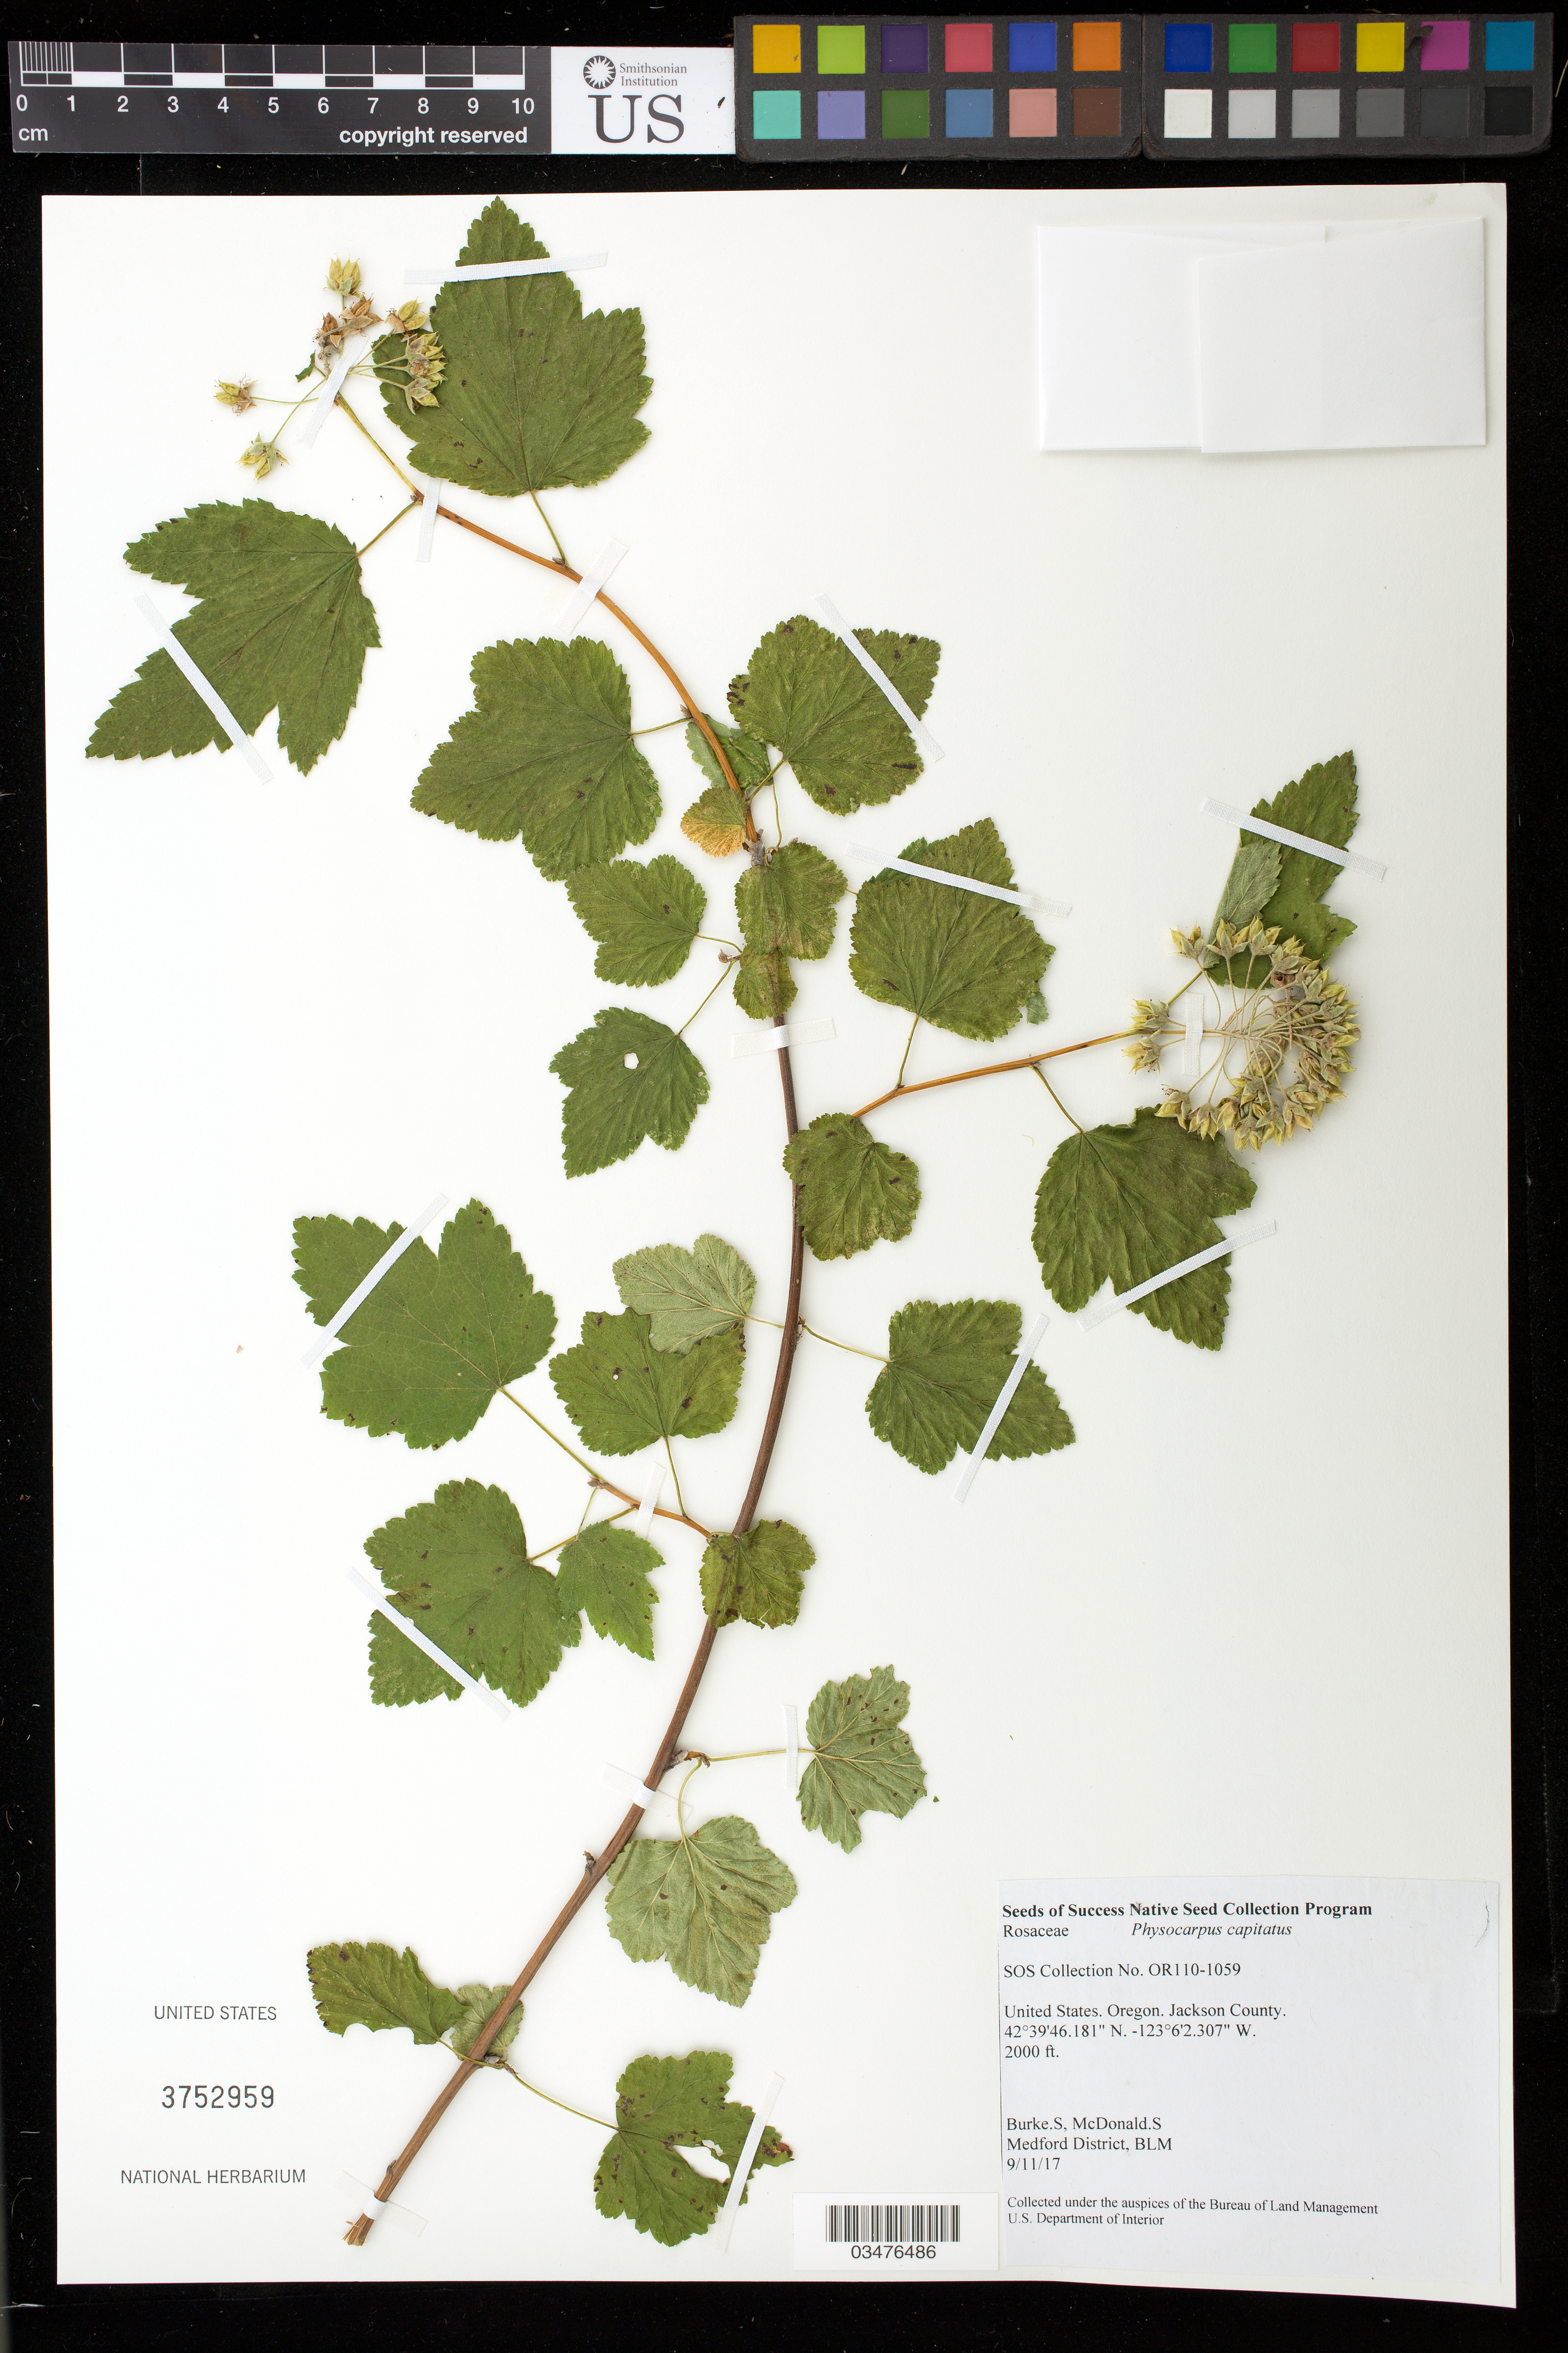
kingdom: Plantae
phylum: Tracheophyta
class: Magnoliopsida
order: Rosales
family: Rosaceae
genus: Physocarpus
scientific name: Physocarpus capitatus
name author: (Pursh) Kuntze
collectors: S. Burke & S. McDonald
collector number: OR110-1059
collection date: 2017-09-11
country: United States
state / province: Oregon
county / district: Jackson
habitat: Riparian/Floodplain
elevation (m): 610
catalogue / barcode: US 3752959